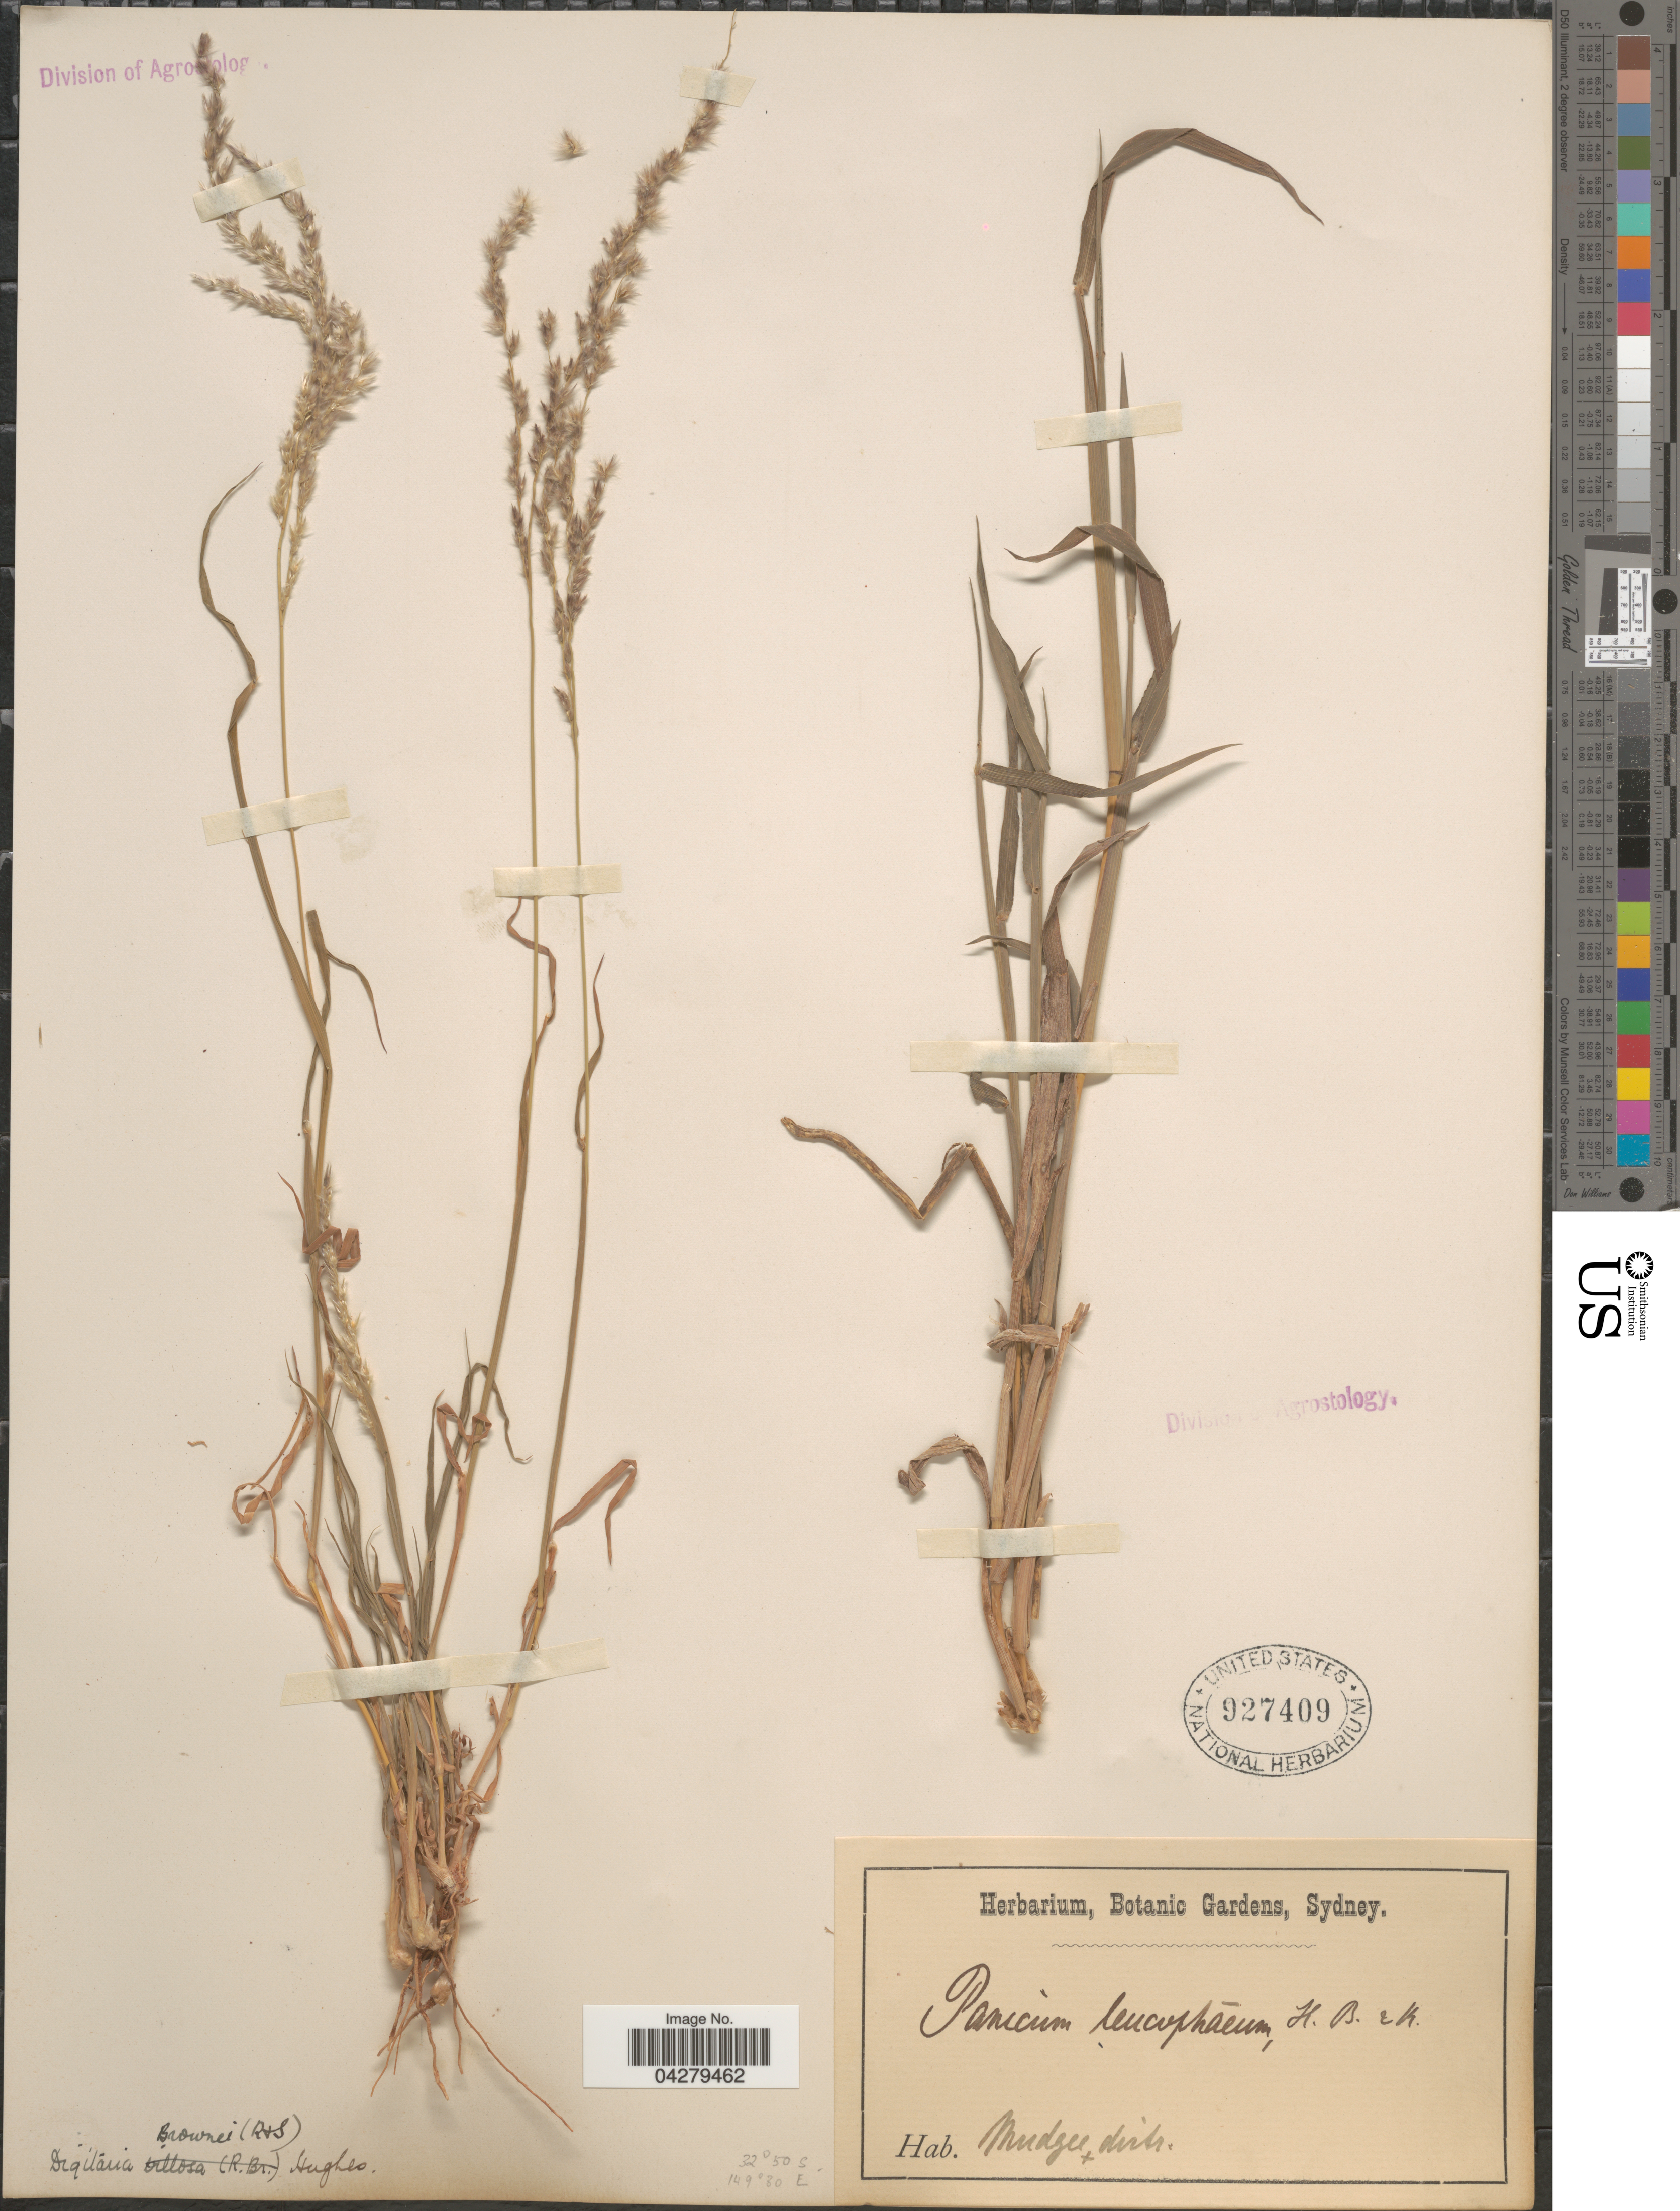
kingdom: Plantae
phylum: Tracheophyta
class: Liliopsida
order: Poales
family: Poaceae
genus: Digitaria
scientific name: Digitaria brownii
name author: (Roem. & Schult.) Hughes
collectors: ex Herb. Bot. Gard. Sydney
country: Australia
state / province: New South Wales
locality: Mudgee distr.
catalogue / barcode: US 927409